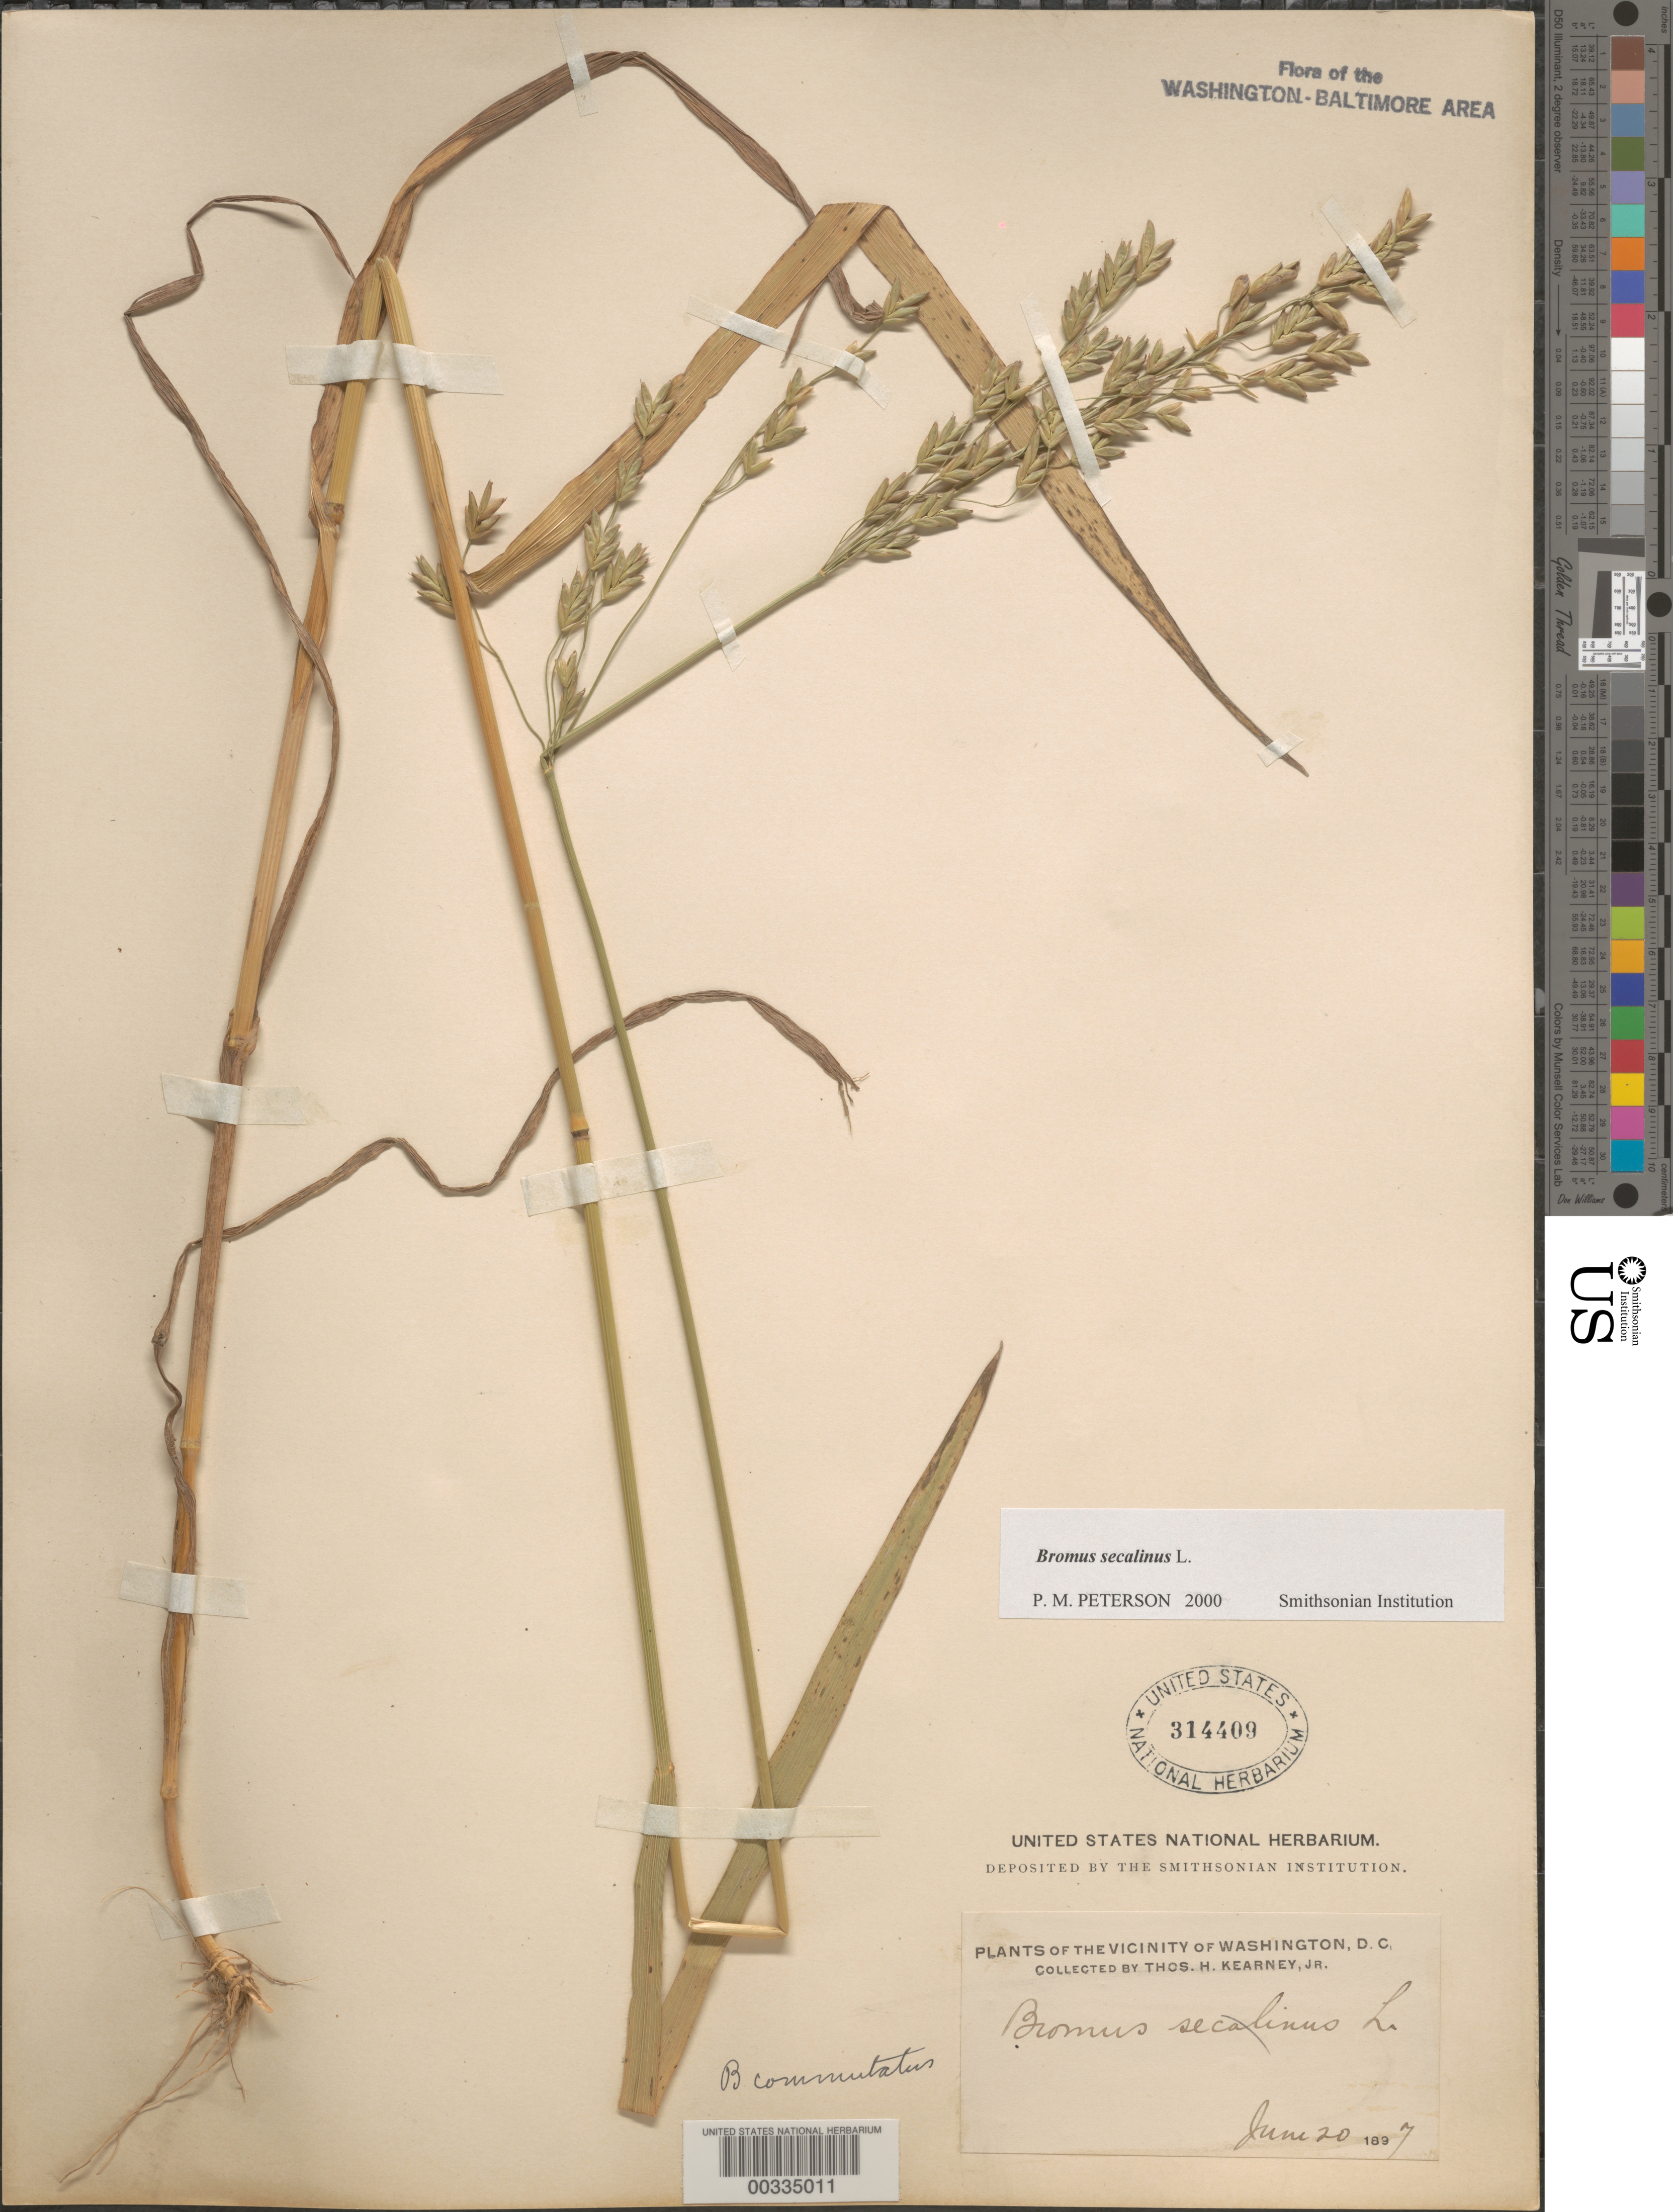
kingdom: Plantae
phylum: Tracheophyta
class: Liliopsida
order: Poales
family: Poaceae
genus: Bromus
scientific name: Bromus secalinus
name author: L.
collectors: T. H. Kearney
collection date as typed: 20 Jun 1897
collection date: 1897-06-20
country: United States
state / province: District of Columbia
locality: Washington DC area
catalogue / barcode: US 314409